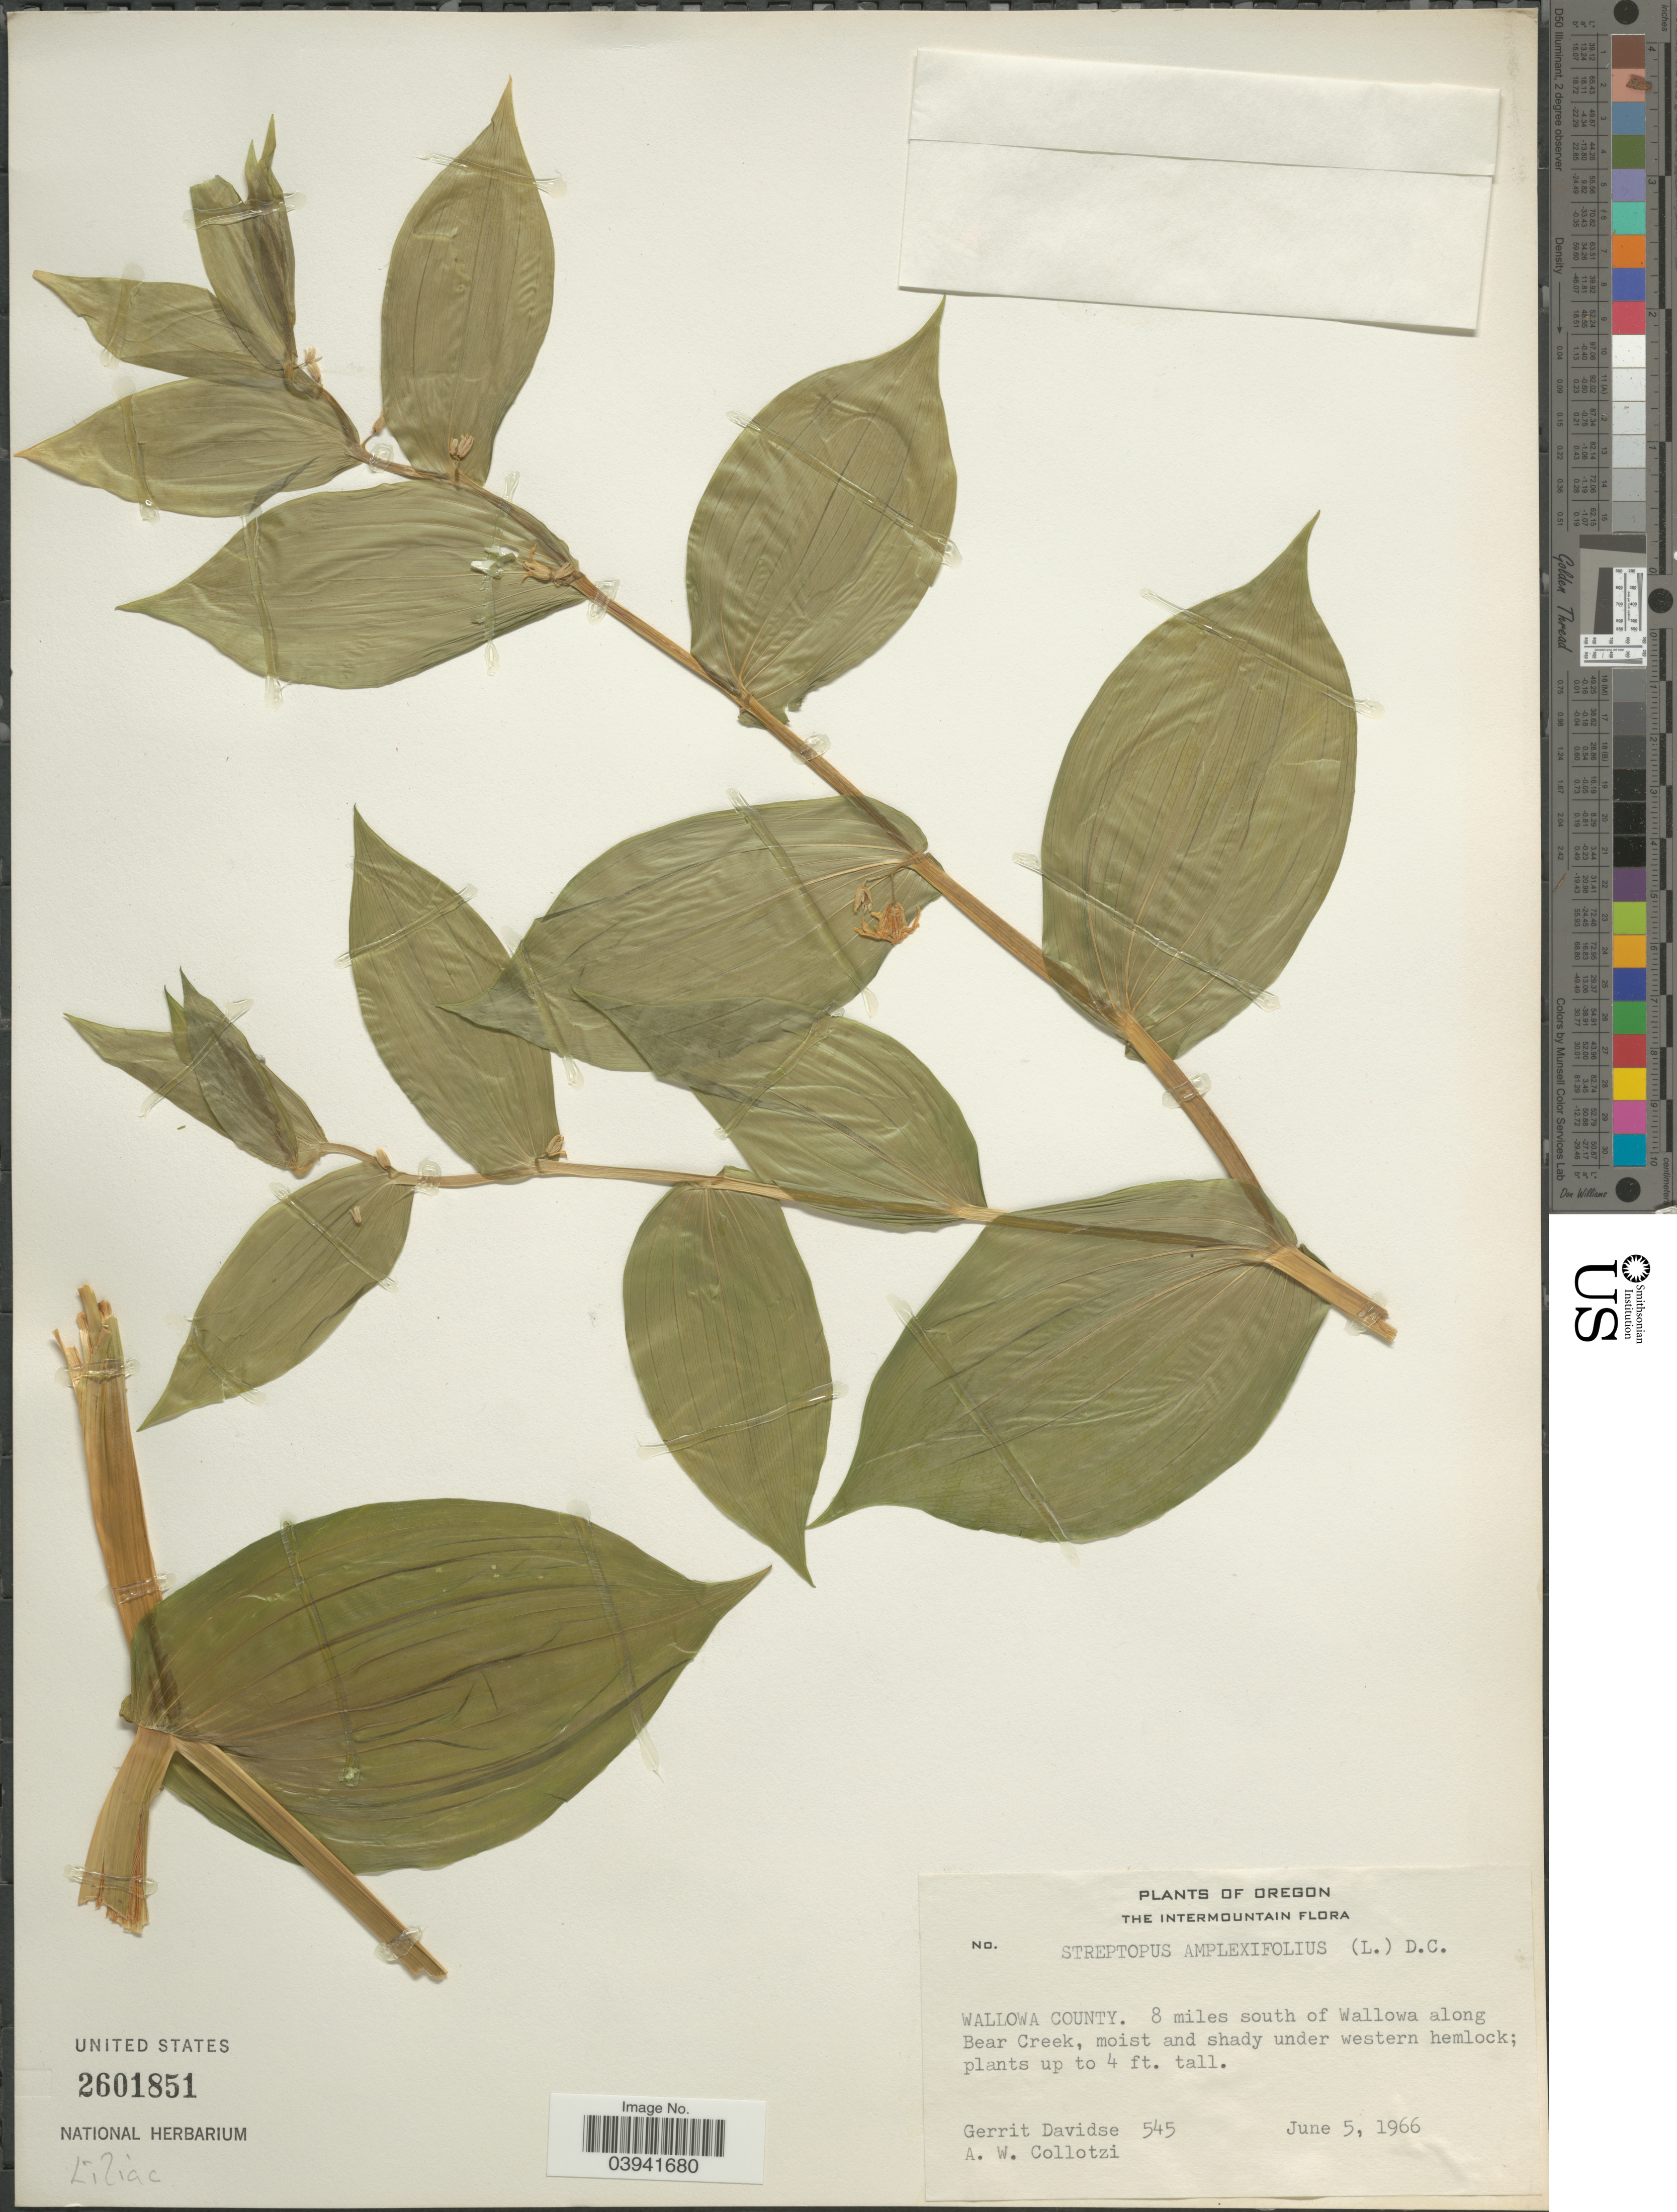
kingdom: Plantae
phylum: Tracheophyta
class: Liliopsida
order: Liliales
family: Liliaceae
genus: Streptopus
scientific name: Streptopus amplexifolius var. americanus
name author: Schult. & Schult. f.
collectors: G. Davidse & A. W. Collotzi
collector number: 545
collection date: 1966-06-05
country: United States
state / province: Oregon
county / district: Wallowa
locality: The Intermountain. Wallowa County. 8 miles south of Wallowa along Bear Creek, moist and shady under western hemlock.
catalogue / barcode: US 2601851